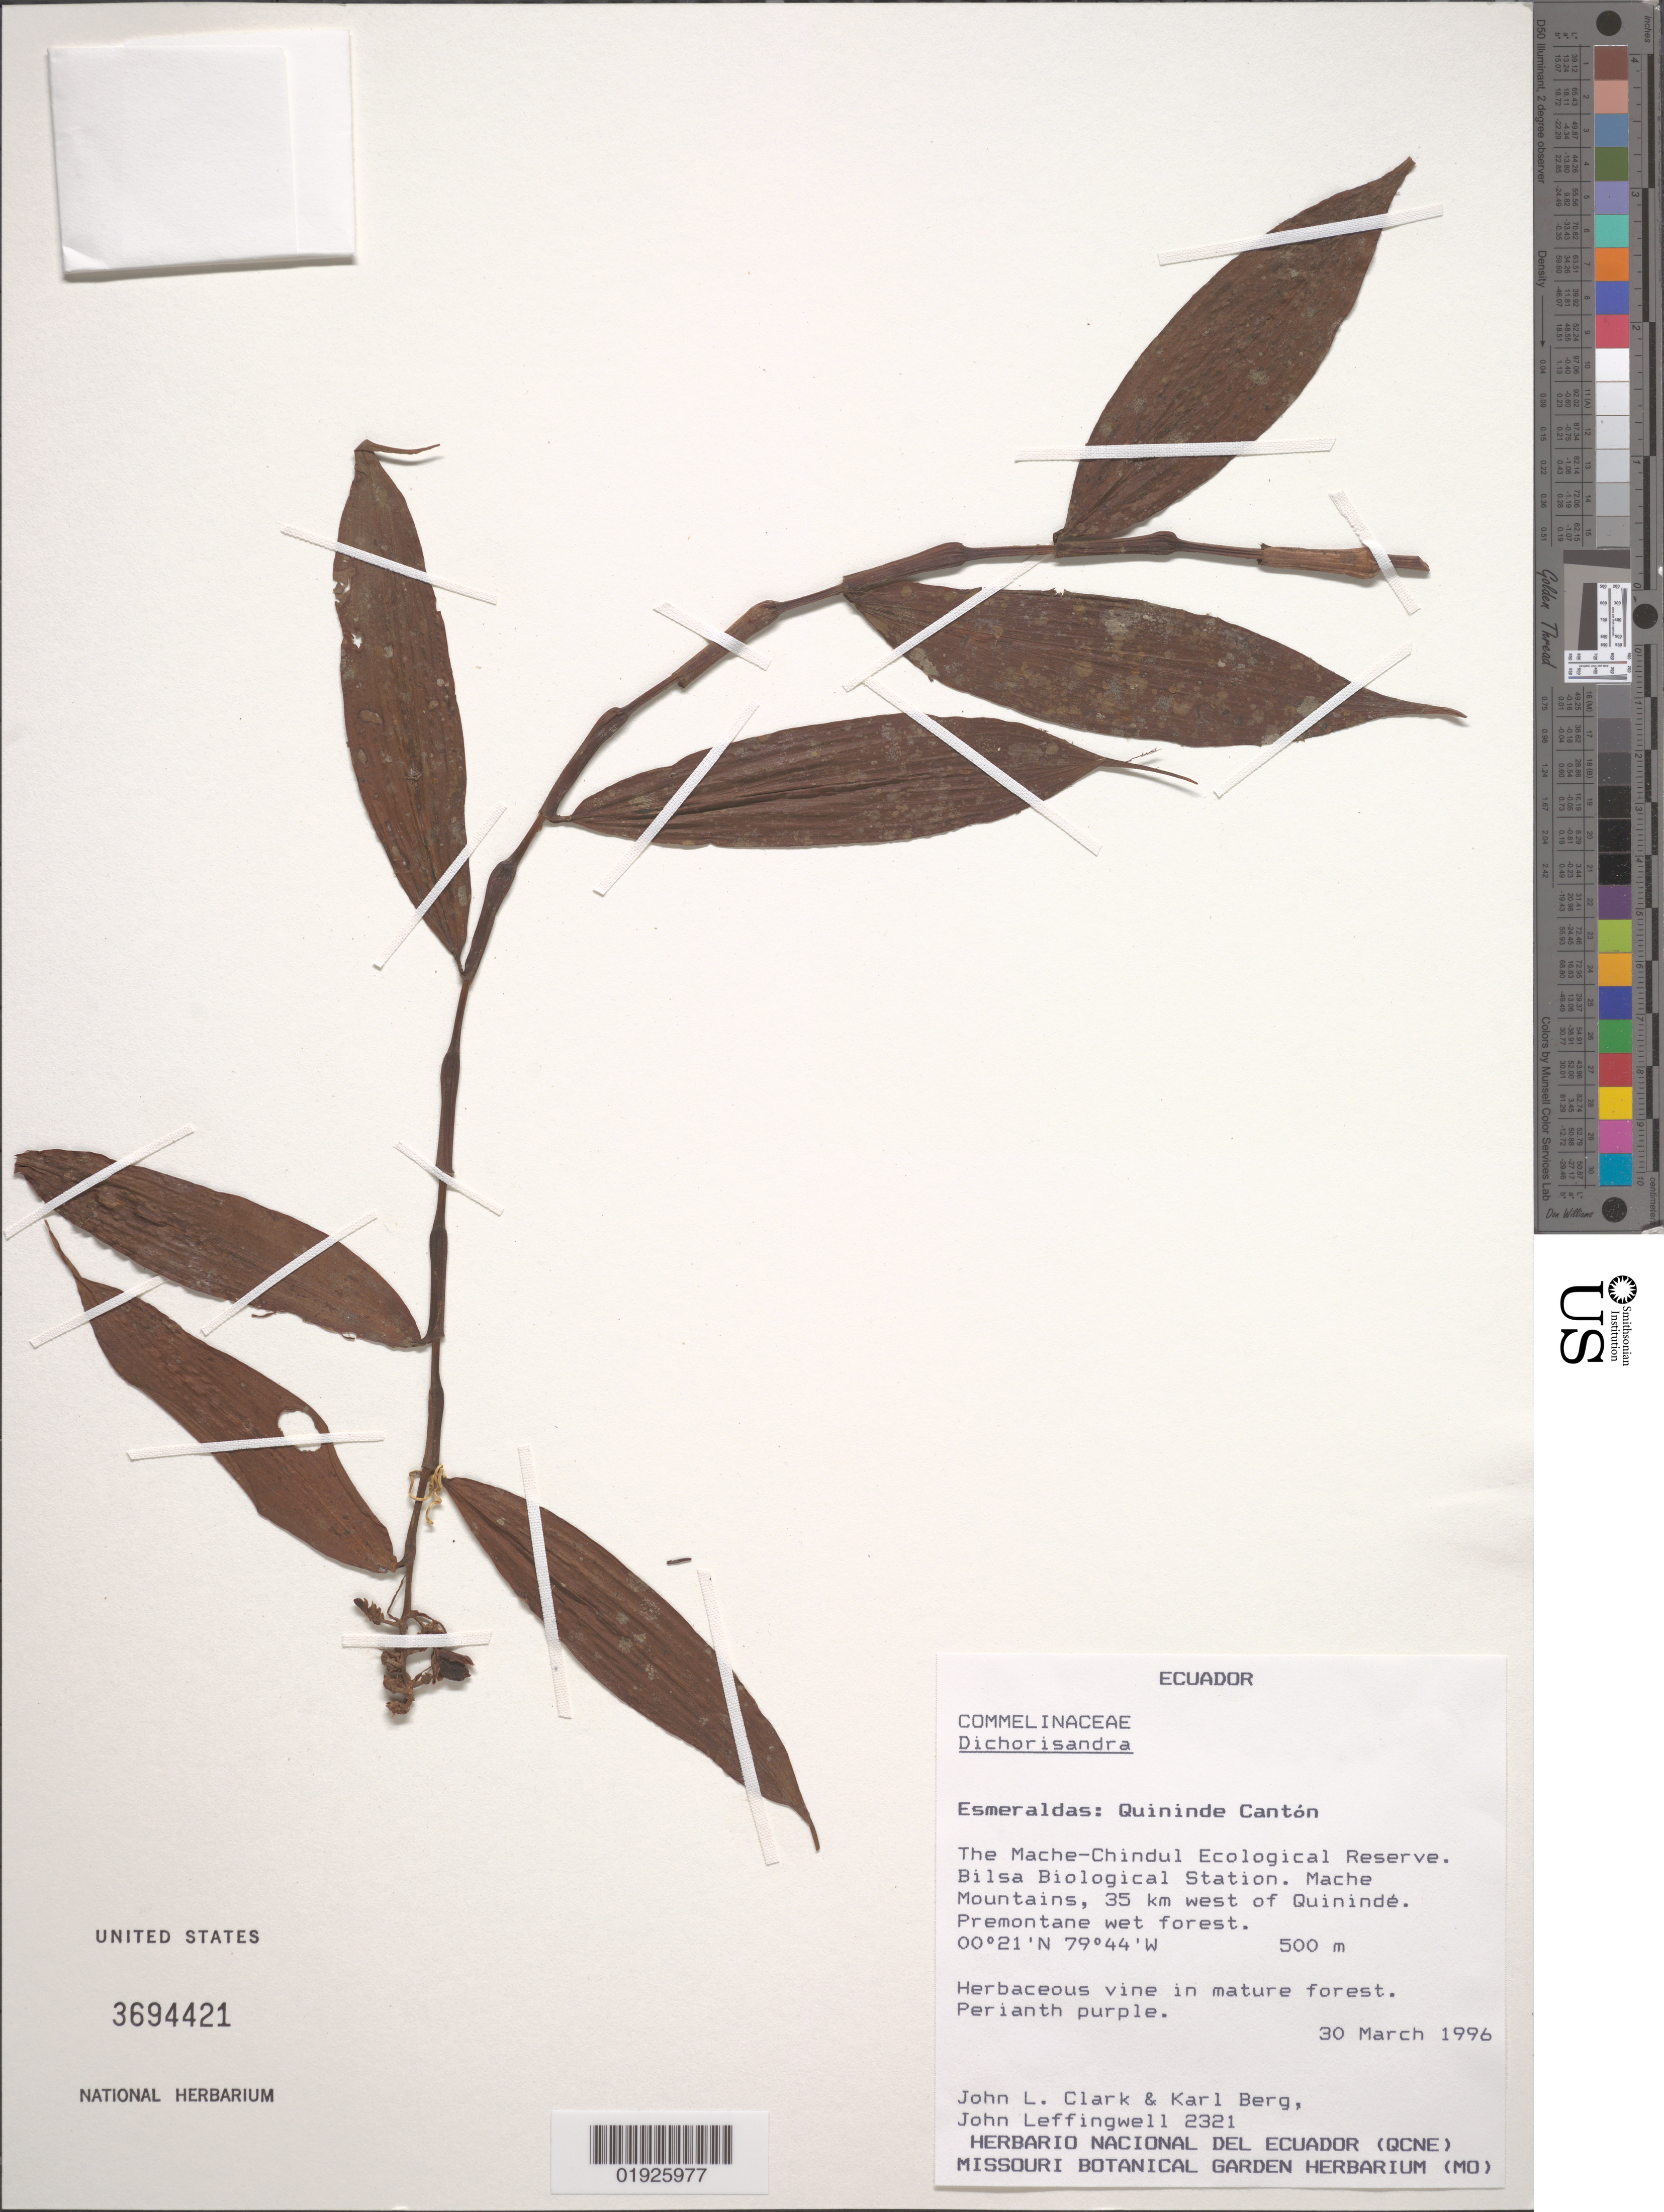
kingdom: Plantae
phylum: Tracheophyta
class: Liliopsida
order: Commelinales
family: Commelinaceae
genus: Dichorisandra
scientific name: Dichorisandra sp.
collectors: J. L. Clark, K. Berg & J. Leffingwell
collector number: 2321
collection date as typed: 30 Mar 1996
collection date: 1996-03-30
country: Ecuador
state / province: Esmeraldas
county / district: Quinindé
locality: The Mache-Chindul Ecological Reserve, Bilsa Biological Station, Mache Mountains, 35 km W of Quinindé.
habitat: Premontane wet forest.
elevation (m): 500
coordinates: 00 21 N, 79 44 W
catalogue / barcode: US 3694421